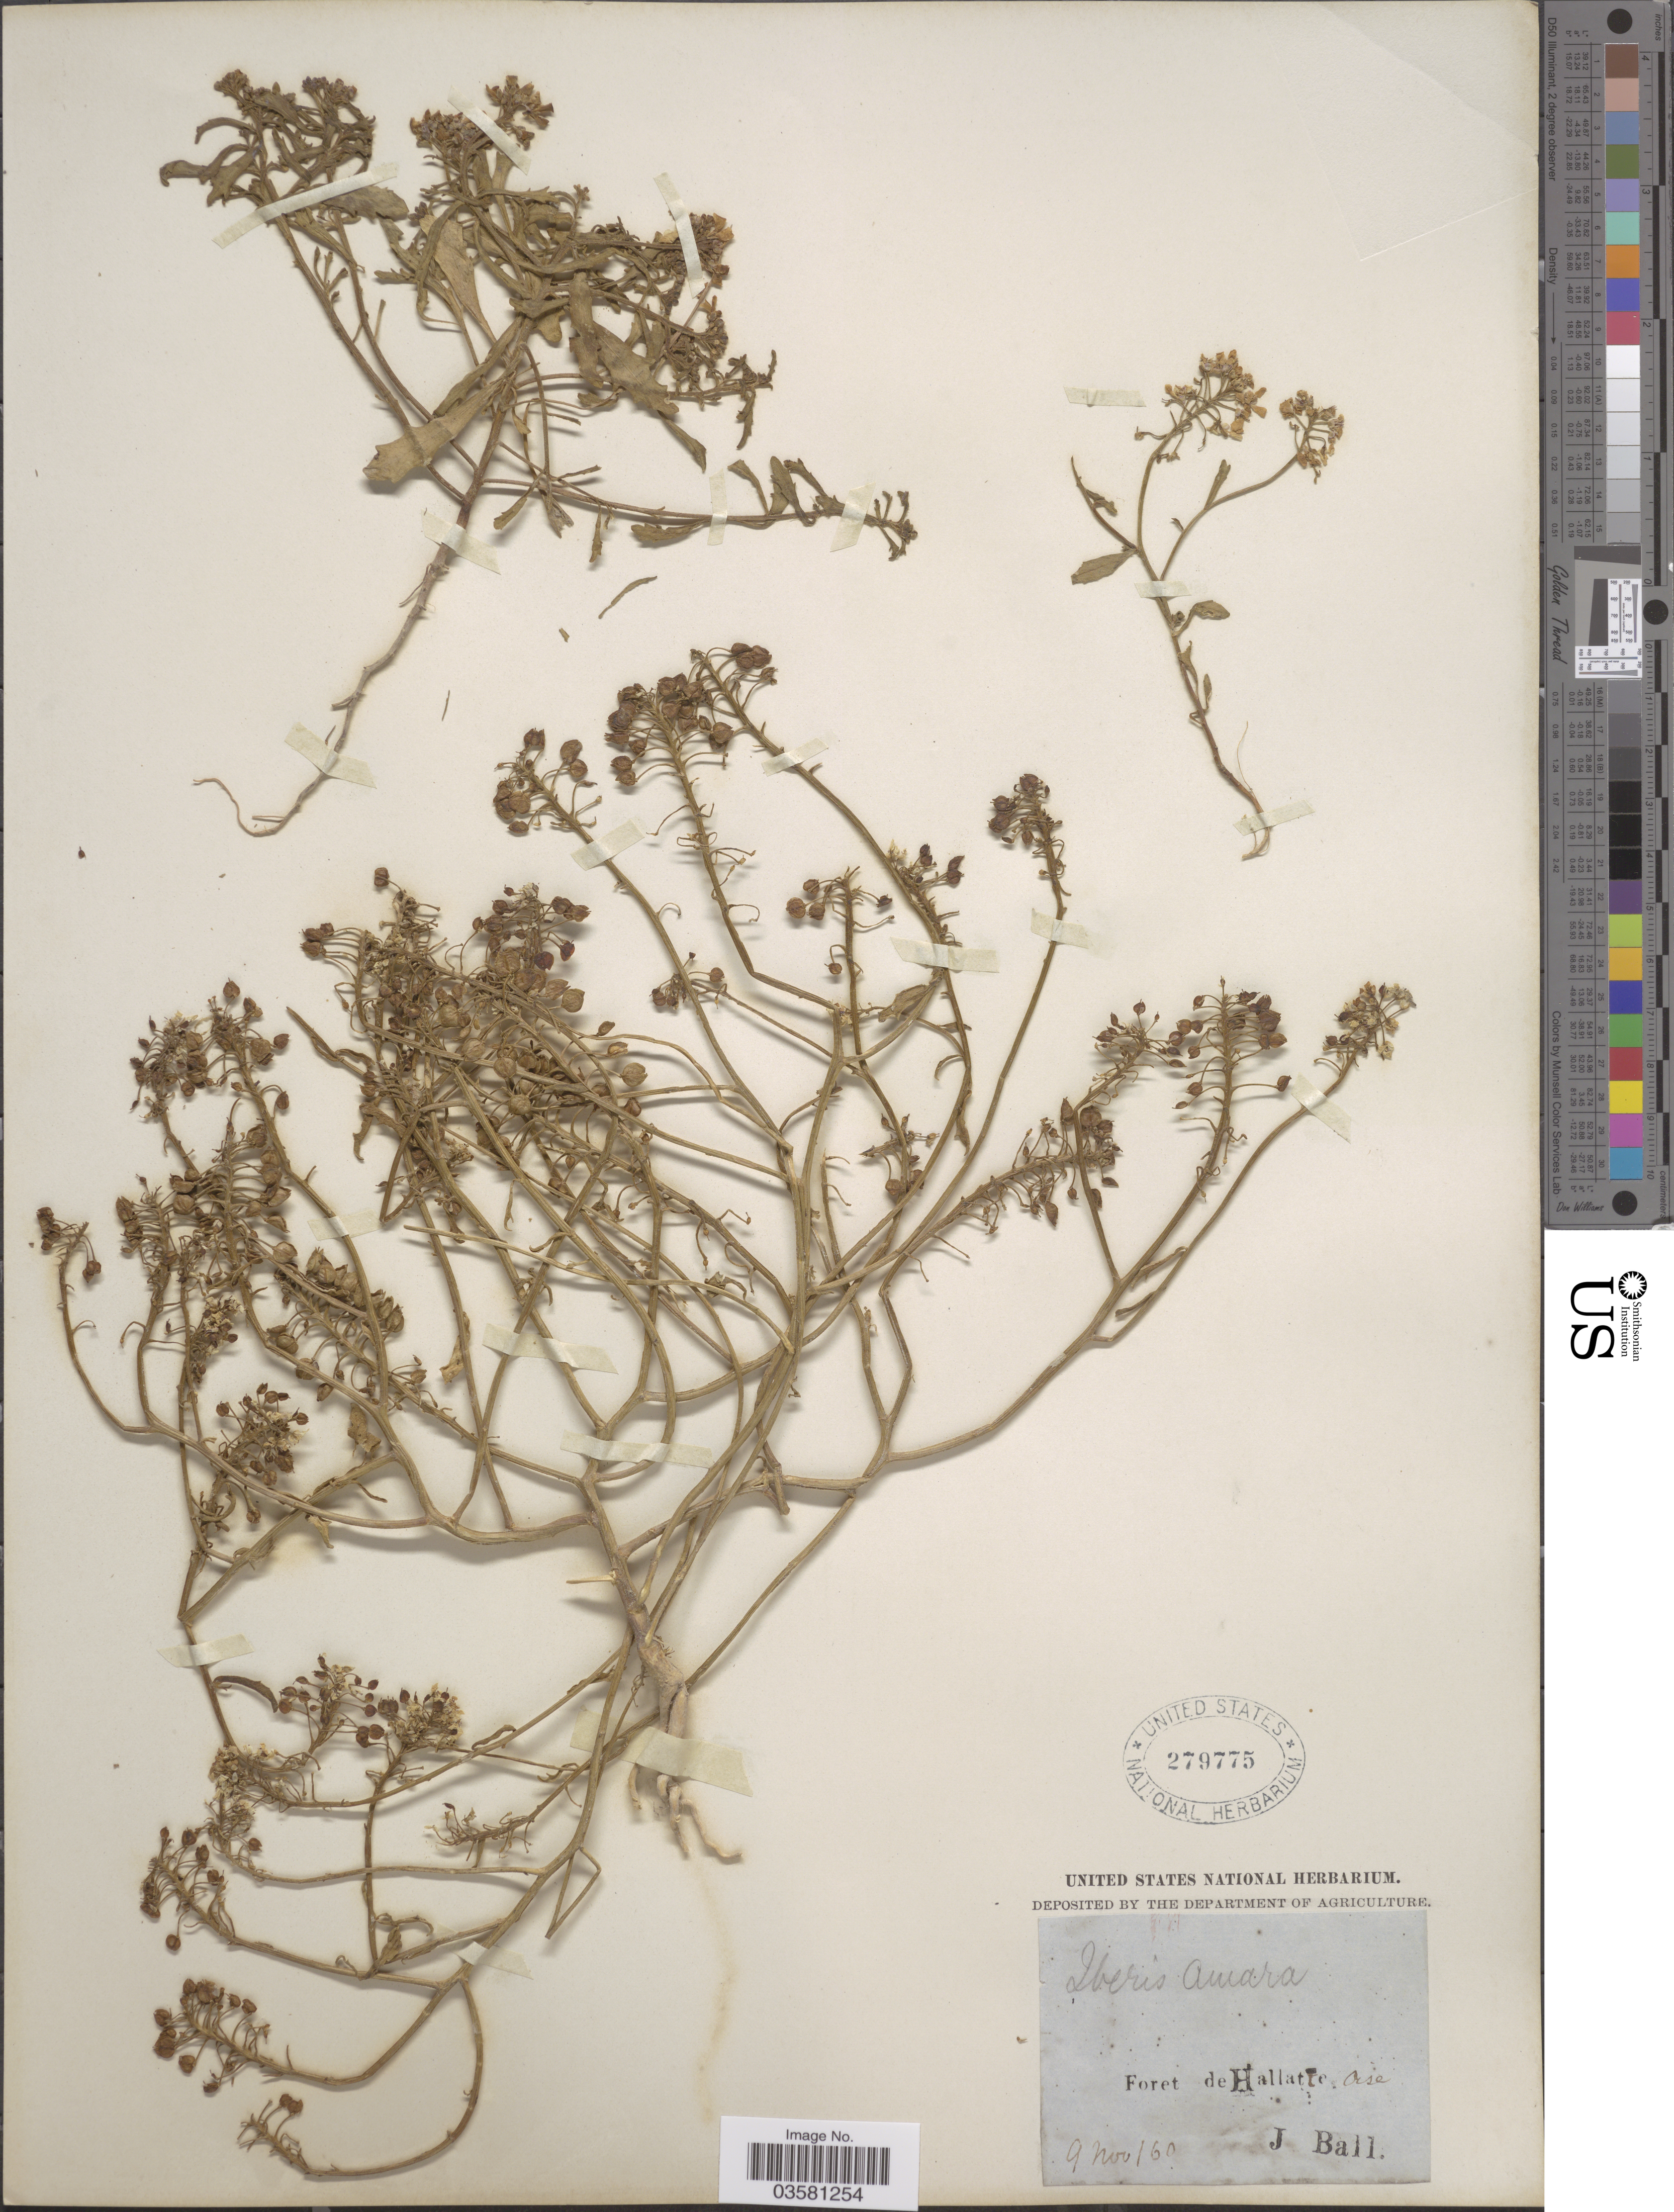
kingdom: Plantae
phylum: Tracheophyta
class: Magnoliopsida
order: Brassicales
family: Brassicaceae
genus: Iberis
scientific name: Iberis amara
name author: L.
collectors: J. Ball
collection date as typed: Transcribed d/m/y: 9/11/60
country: France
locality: Foret de Hallatte Oise.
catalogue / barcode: US 279775